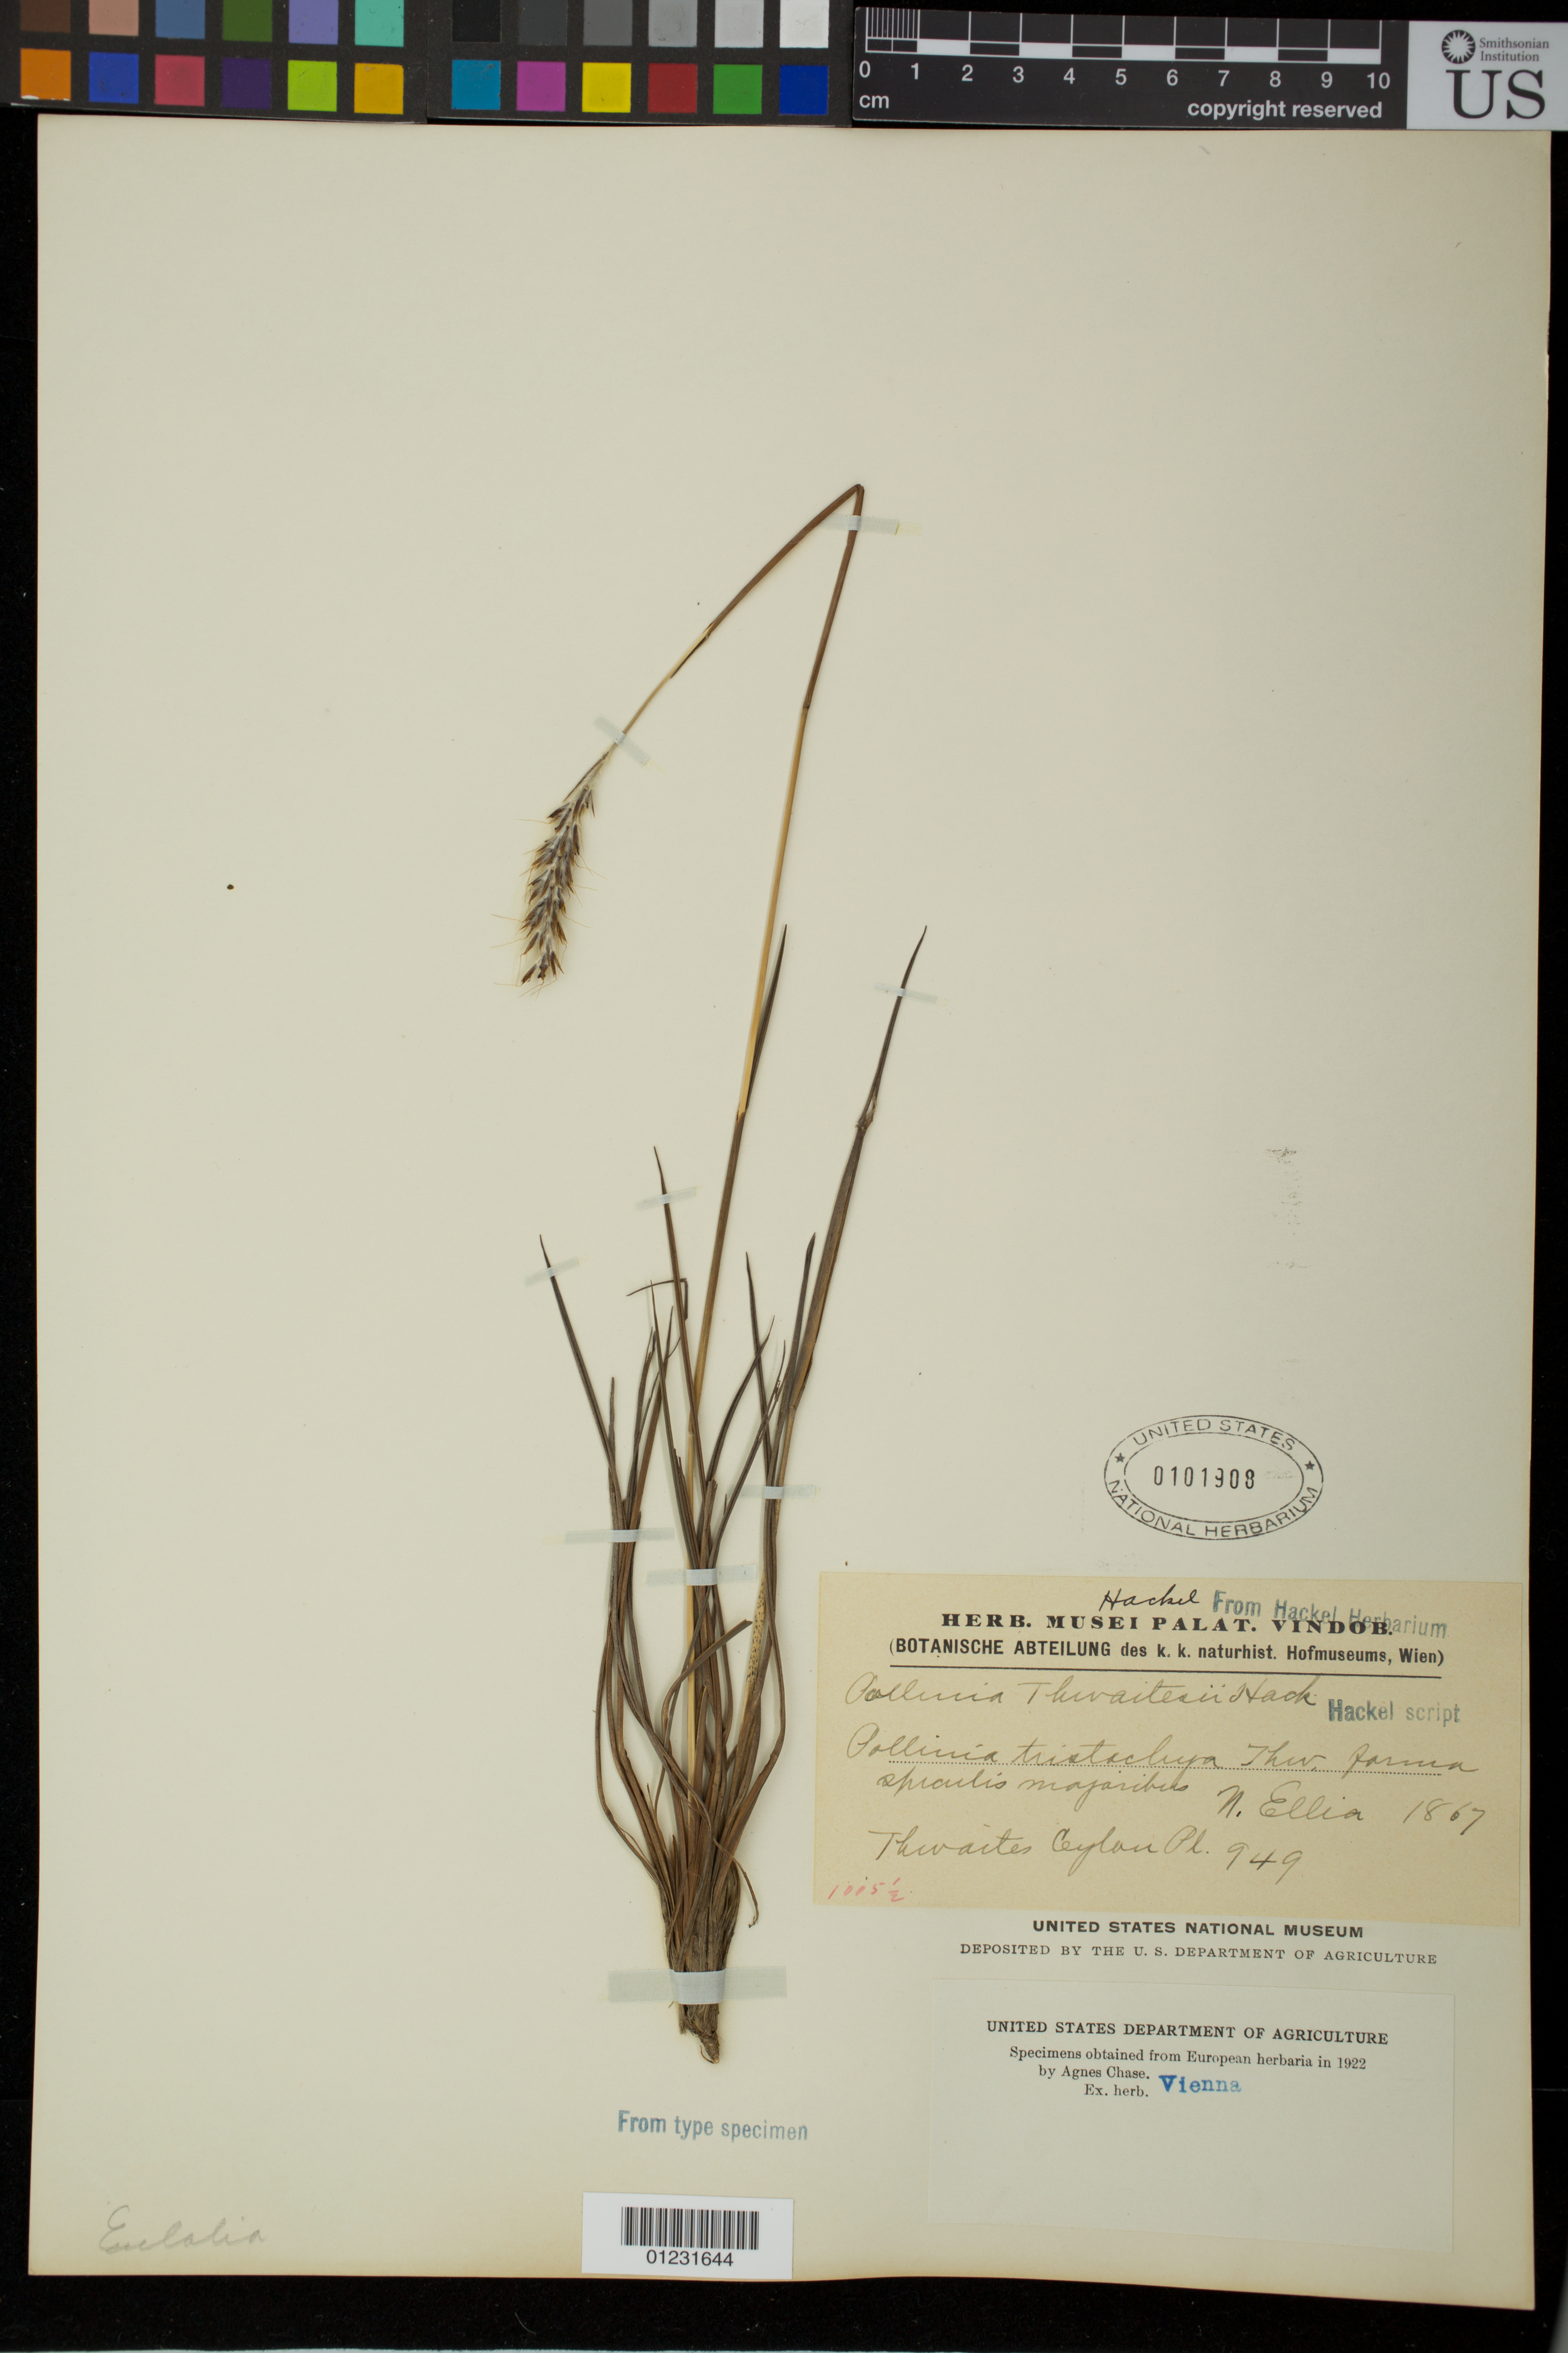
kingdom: Plantae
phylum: Tracheophyta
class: Liliopsida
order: Poales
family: Poaceae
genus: Pollinia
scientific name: Pollinia thwaitesii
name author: Hack.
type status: Type Collection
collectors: G. H. K. Thwaites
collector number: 949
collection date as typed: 1867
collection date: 1867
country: Sri Lanka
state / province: Ceylon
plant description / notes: Fragmentary material of type specimen ex herb. Hackel.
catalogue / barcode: US 101908